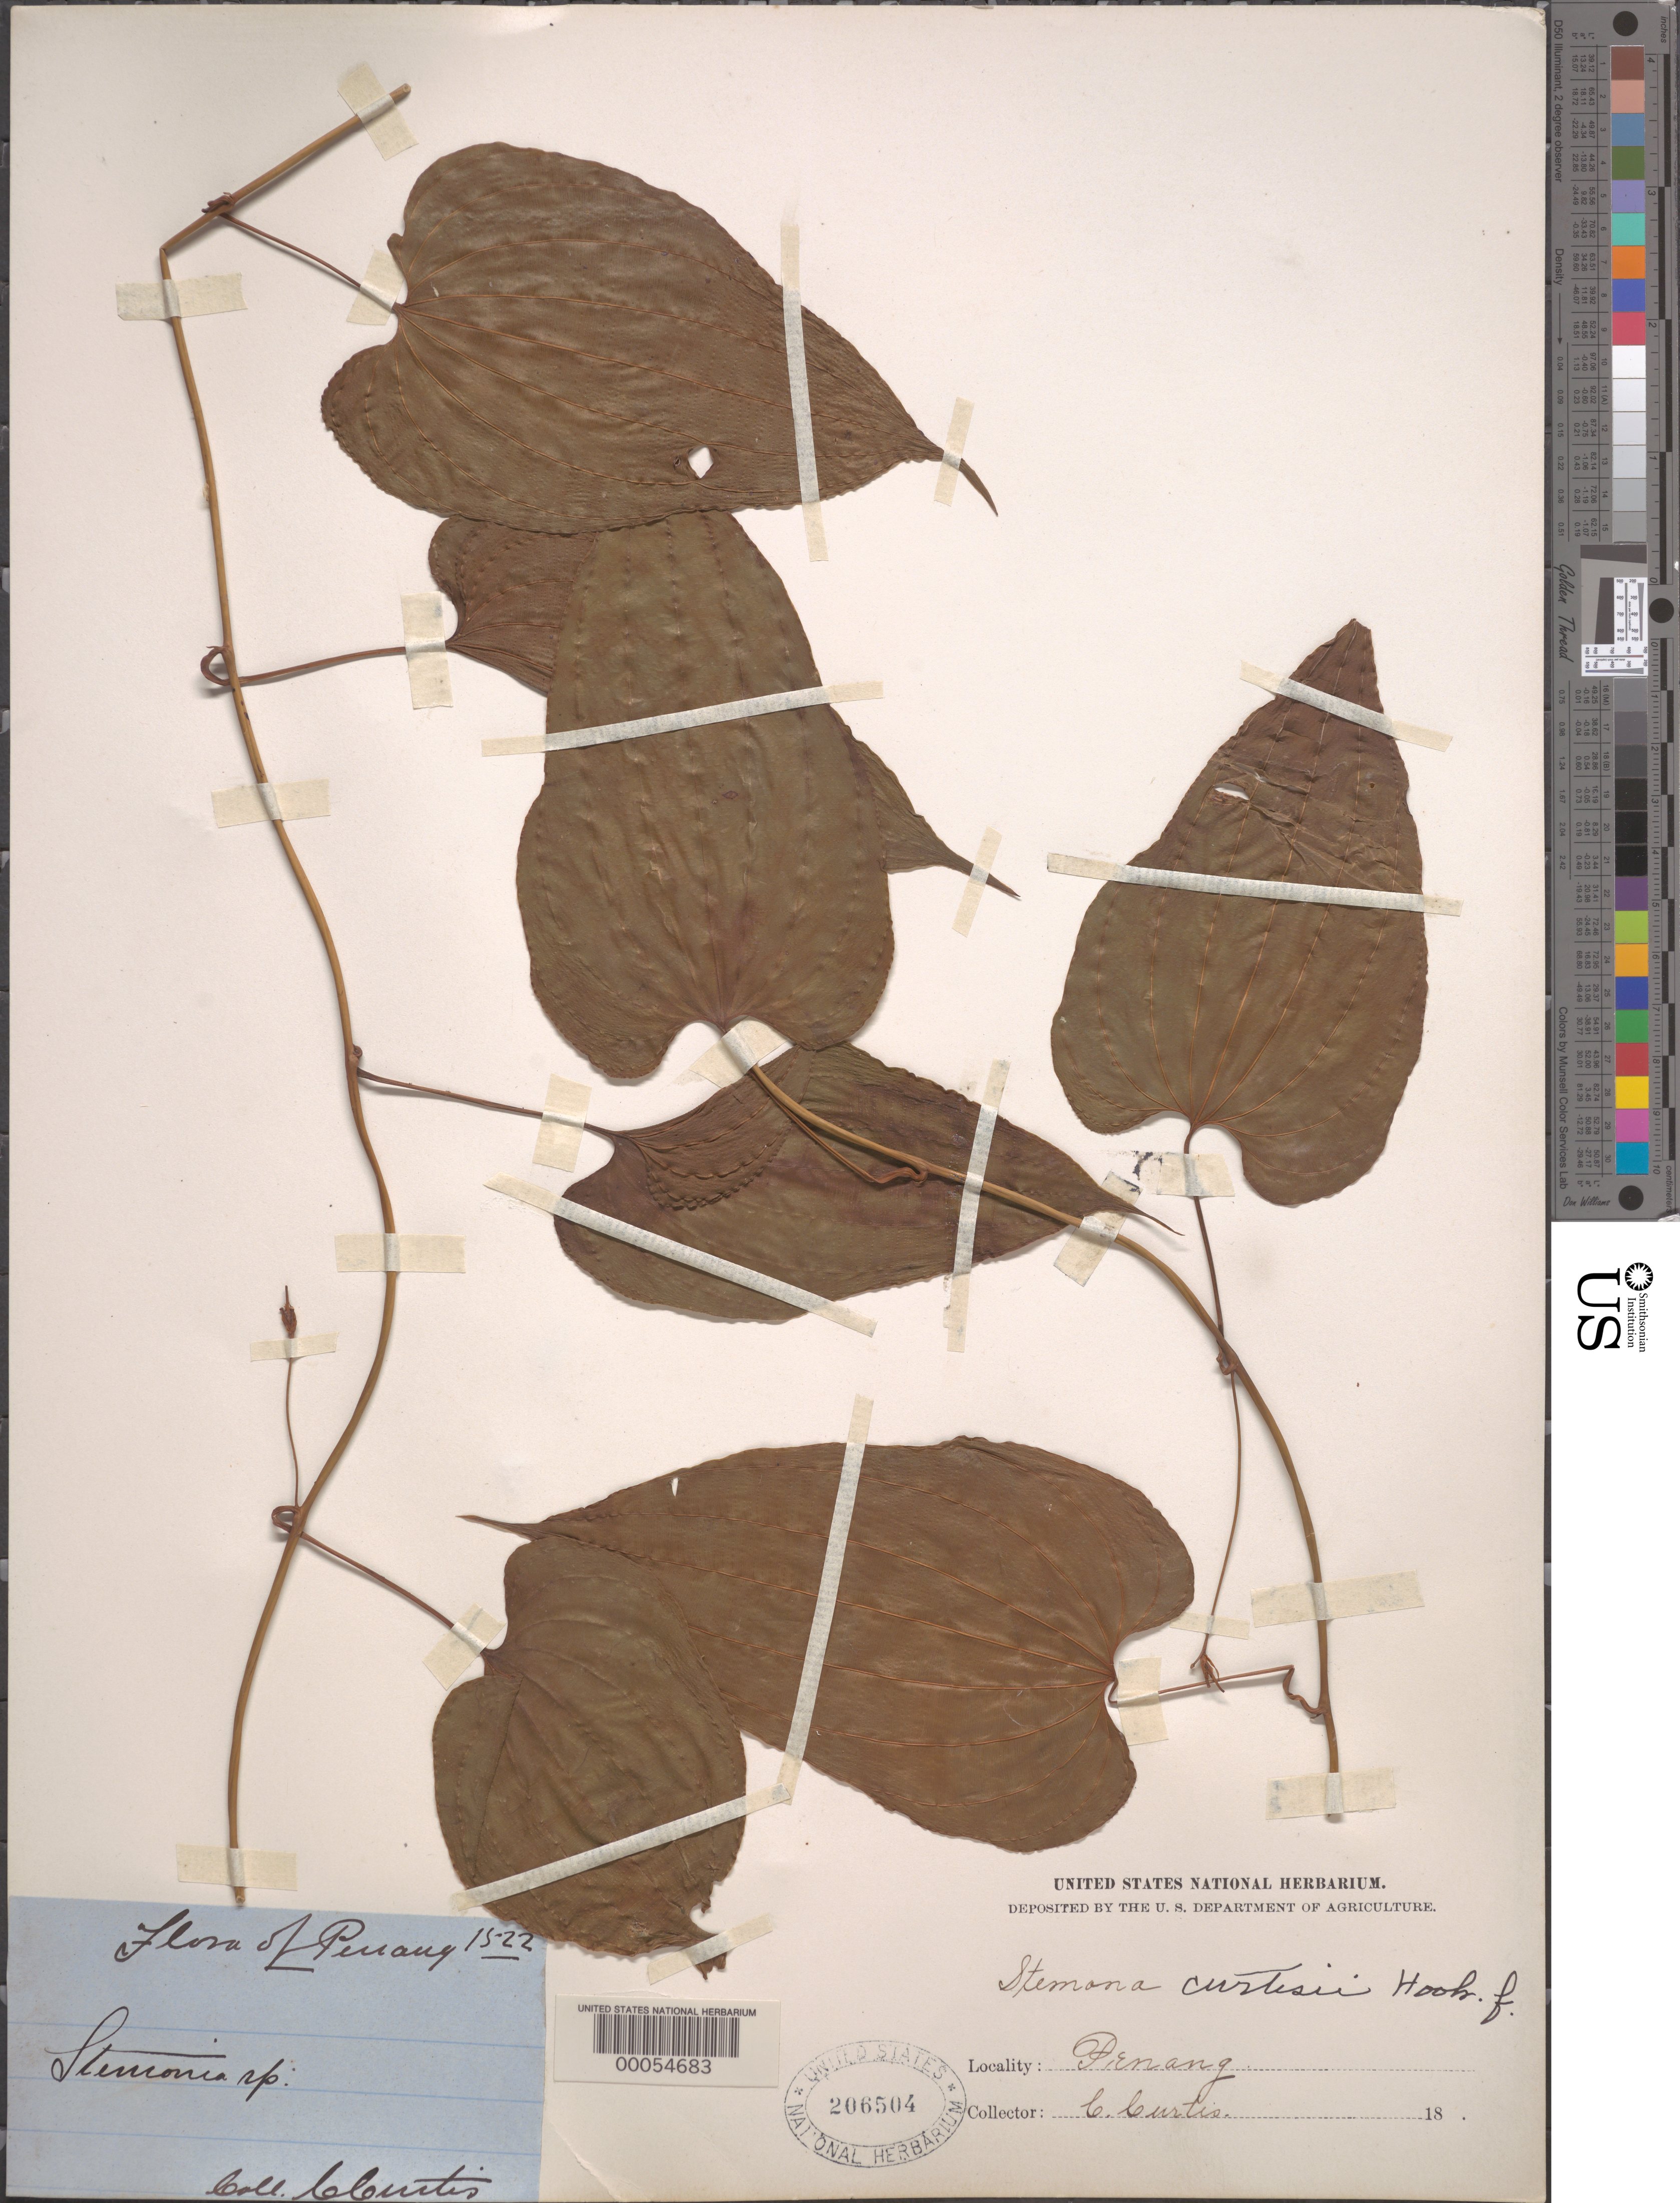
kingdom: Plantae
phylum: Tracheophyta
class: Liliopsida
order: Pandanales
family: Stemonaceae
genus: Stemona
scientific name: Stemona curtisii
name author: Hook. f.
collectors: C. Curtis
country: Malaysia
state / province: Pulau Pinang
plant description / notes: Specimen to be examined as possible type of Stemona curtisii Hook.f. (type is apparently Curtis 1522, but number not cited in protologue)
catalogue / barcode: US 206504